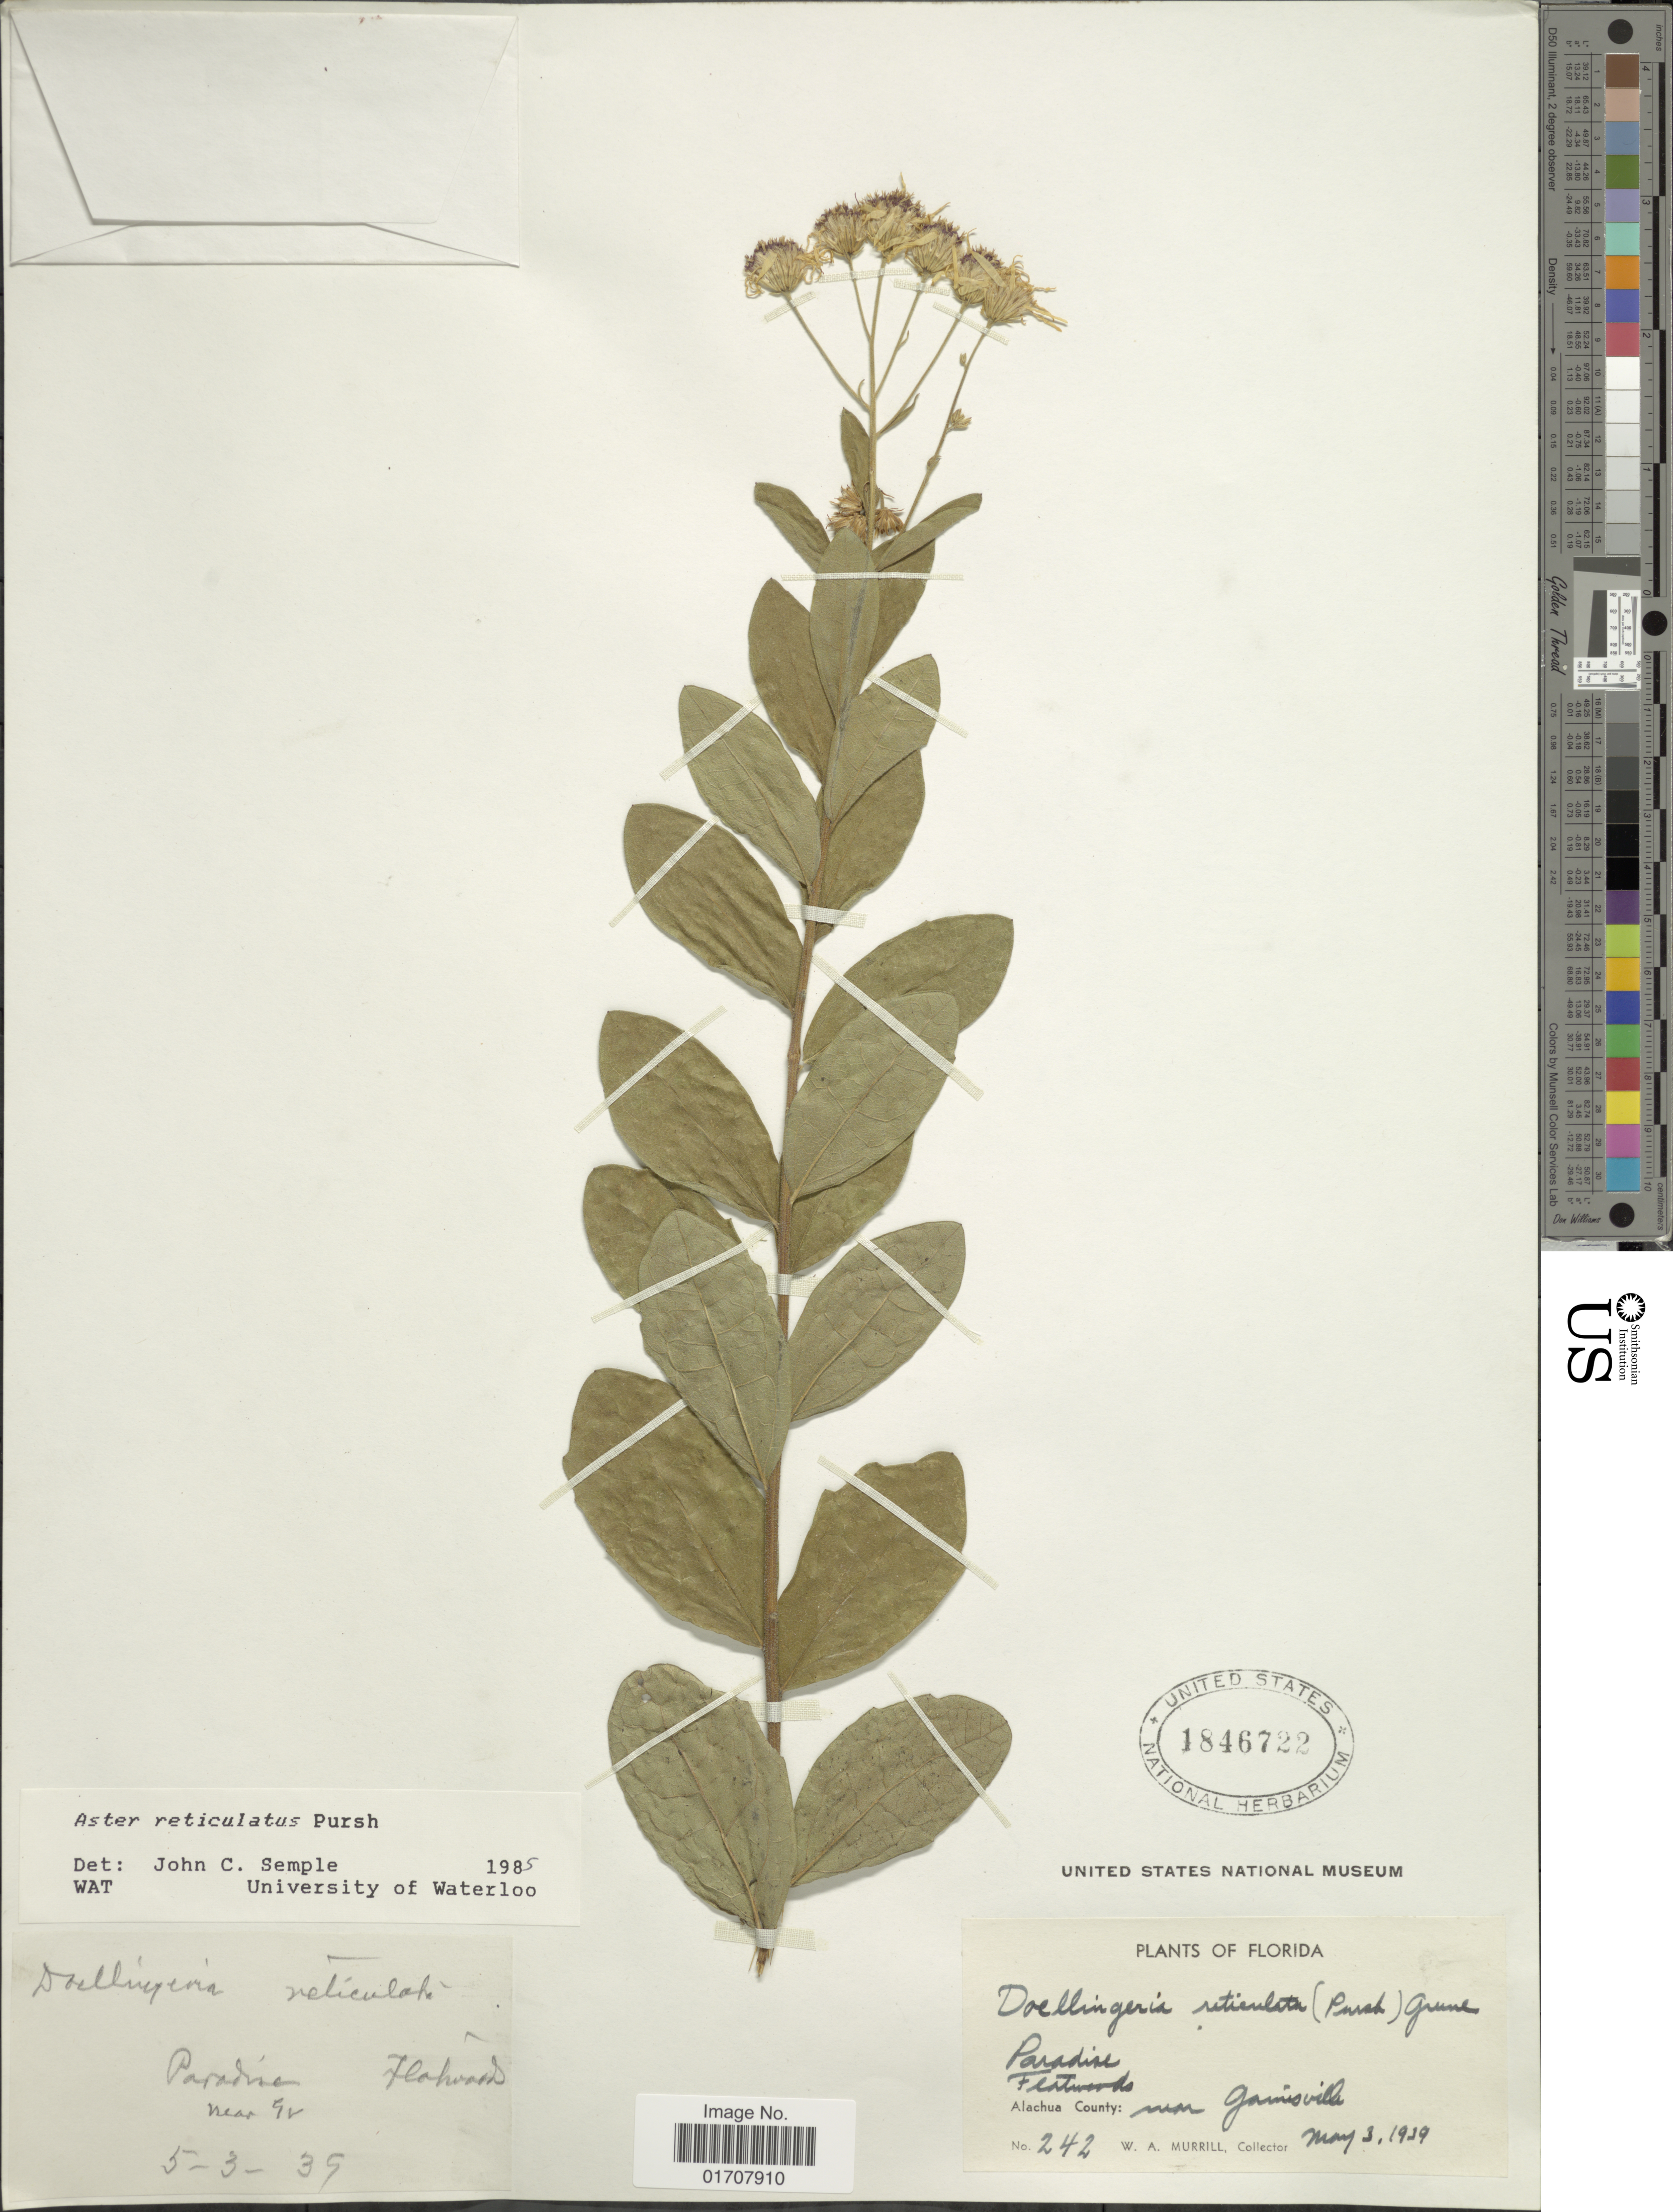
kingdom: Plantae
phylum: Tracheophyta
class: Magnoliopsida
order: Asterales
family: Asteraceae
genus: Oclemena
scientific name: Oclemena reticulata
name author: (Pursh) G.L. Nesom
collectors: W. A. Murrill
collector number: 242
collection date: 1939-05-03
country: United States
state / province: Florida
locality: Paradise, Fernwoods, Alachua County: near Ganisville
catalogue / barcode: US 1846722